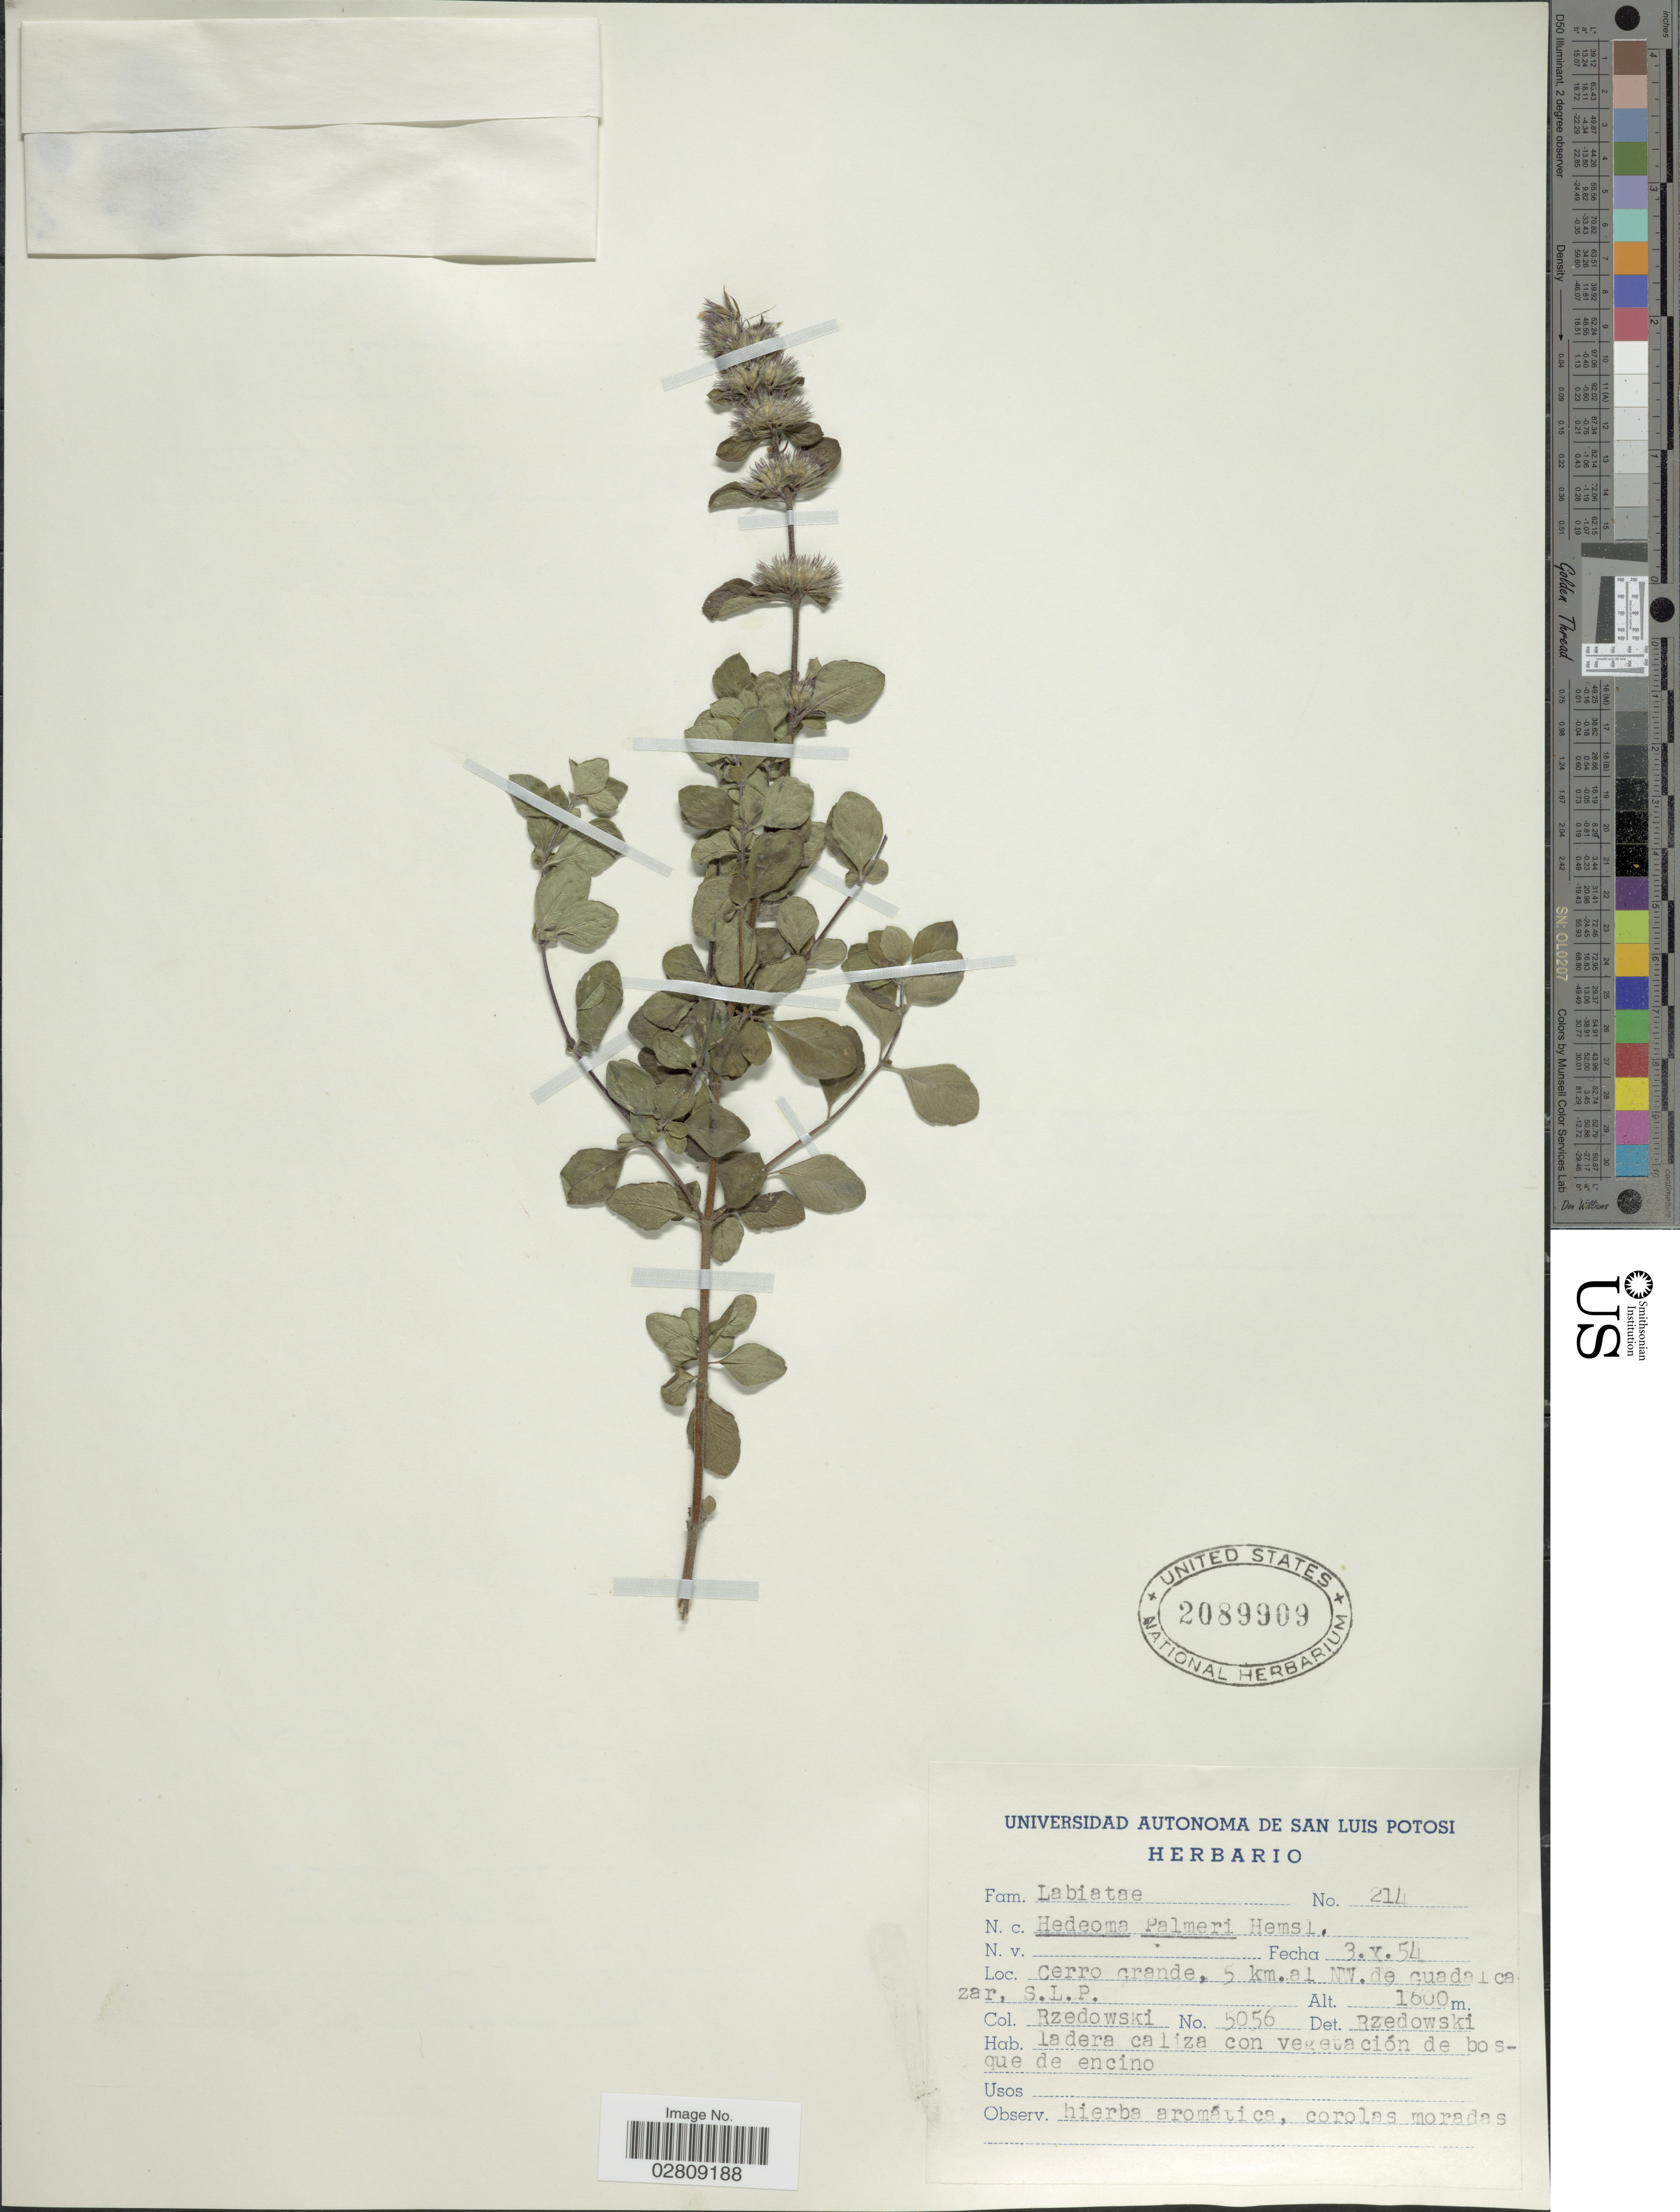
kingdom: Plantae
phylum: Tracheophyta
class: Magnoliopsida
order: Lamiales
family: Lamiaceae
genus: Hedeoma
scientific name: Hedeoma palmeri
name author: Hemsl.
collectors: Rzedowski, --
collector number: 5056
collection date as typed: Transcribed d/m/y: 3/10/54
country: Mexico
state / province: San Luis Potosí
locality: Cerro Grande, 5 km. al NW. de Guadalcazar.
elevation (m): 1600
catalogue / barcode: US 2089909